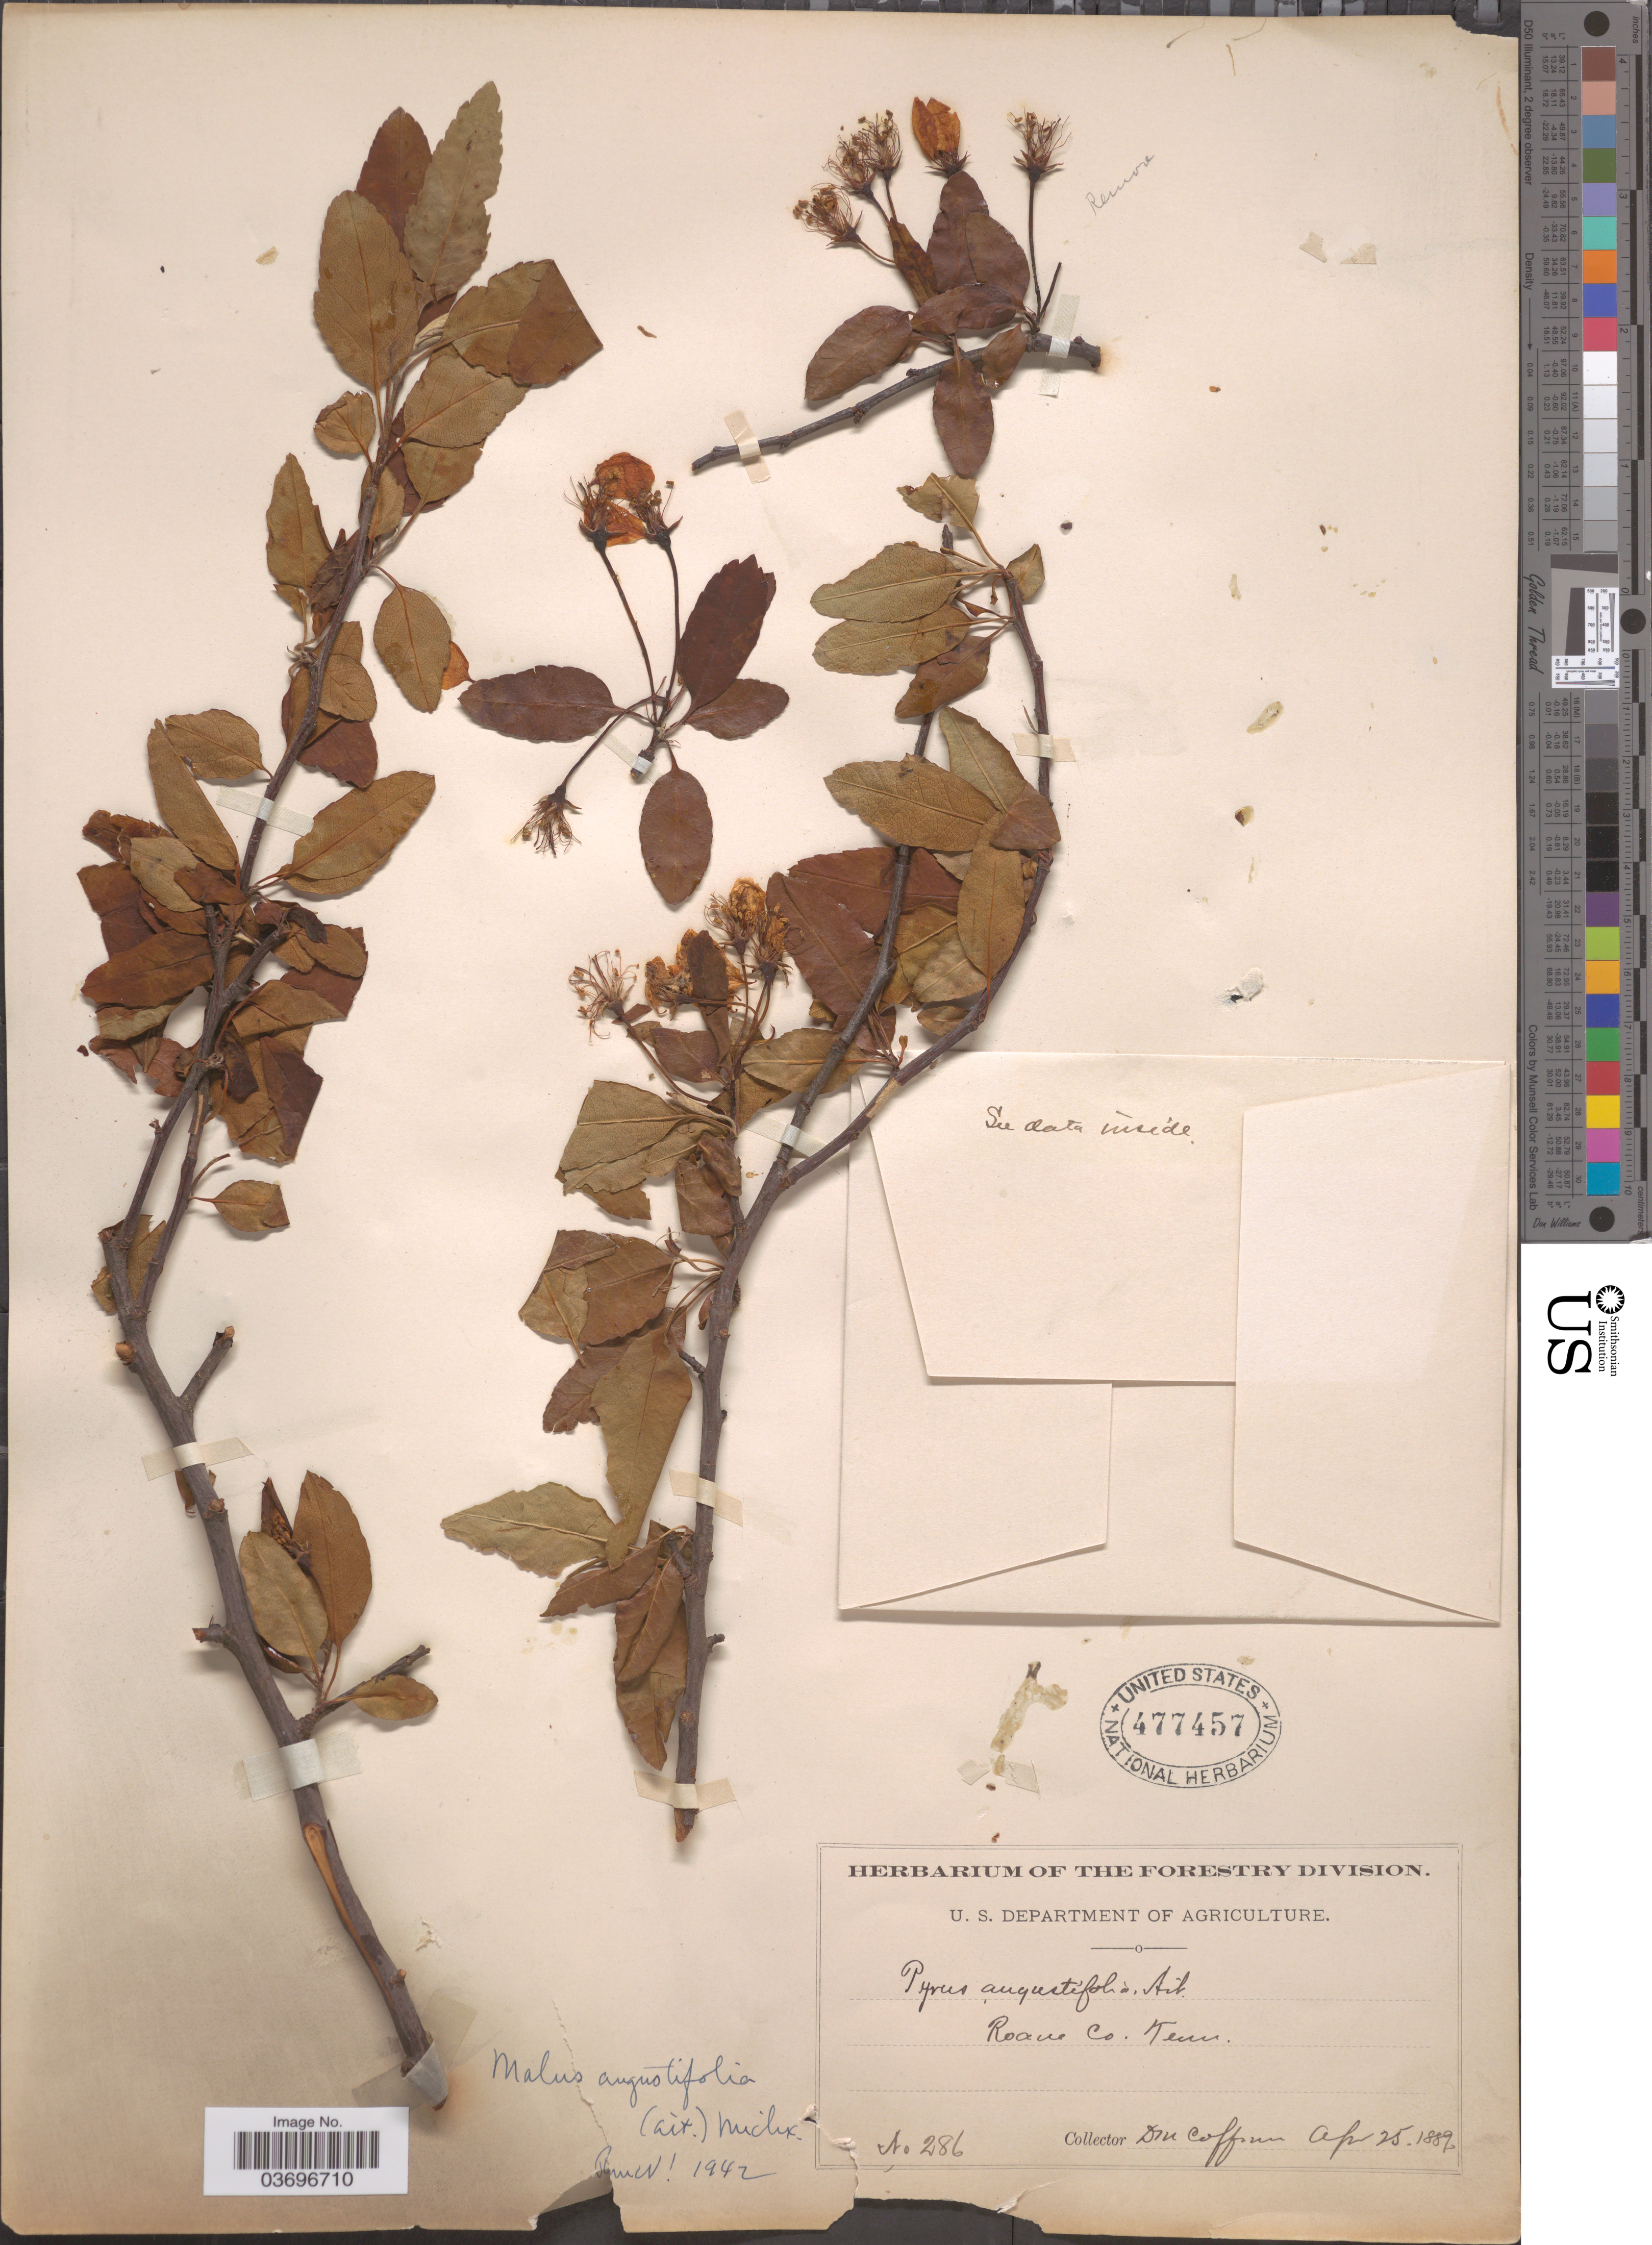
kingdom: Plantae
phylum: Tracheophyta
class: Magnoliopsida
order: Rosales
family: Rosaceae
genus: Malus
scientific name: Malus angustifolia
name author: (Aiton) Michx.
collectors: D. M. Coffman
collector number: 286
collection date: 1889-04-25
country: United States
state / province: Tennessee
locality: Roane Co.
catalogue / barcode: US 477457